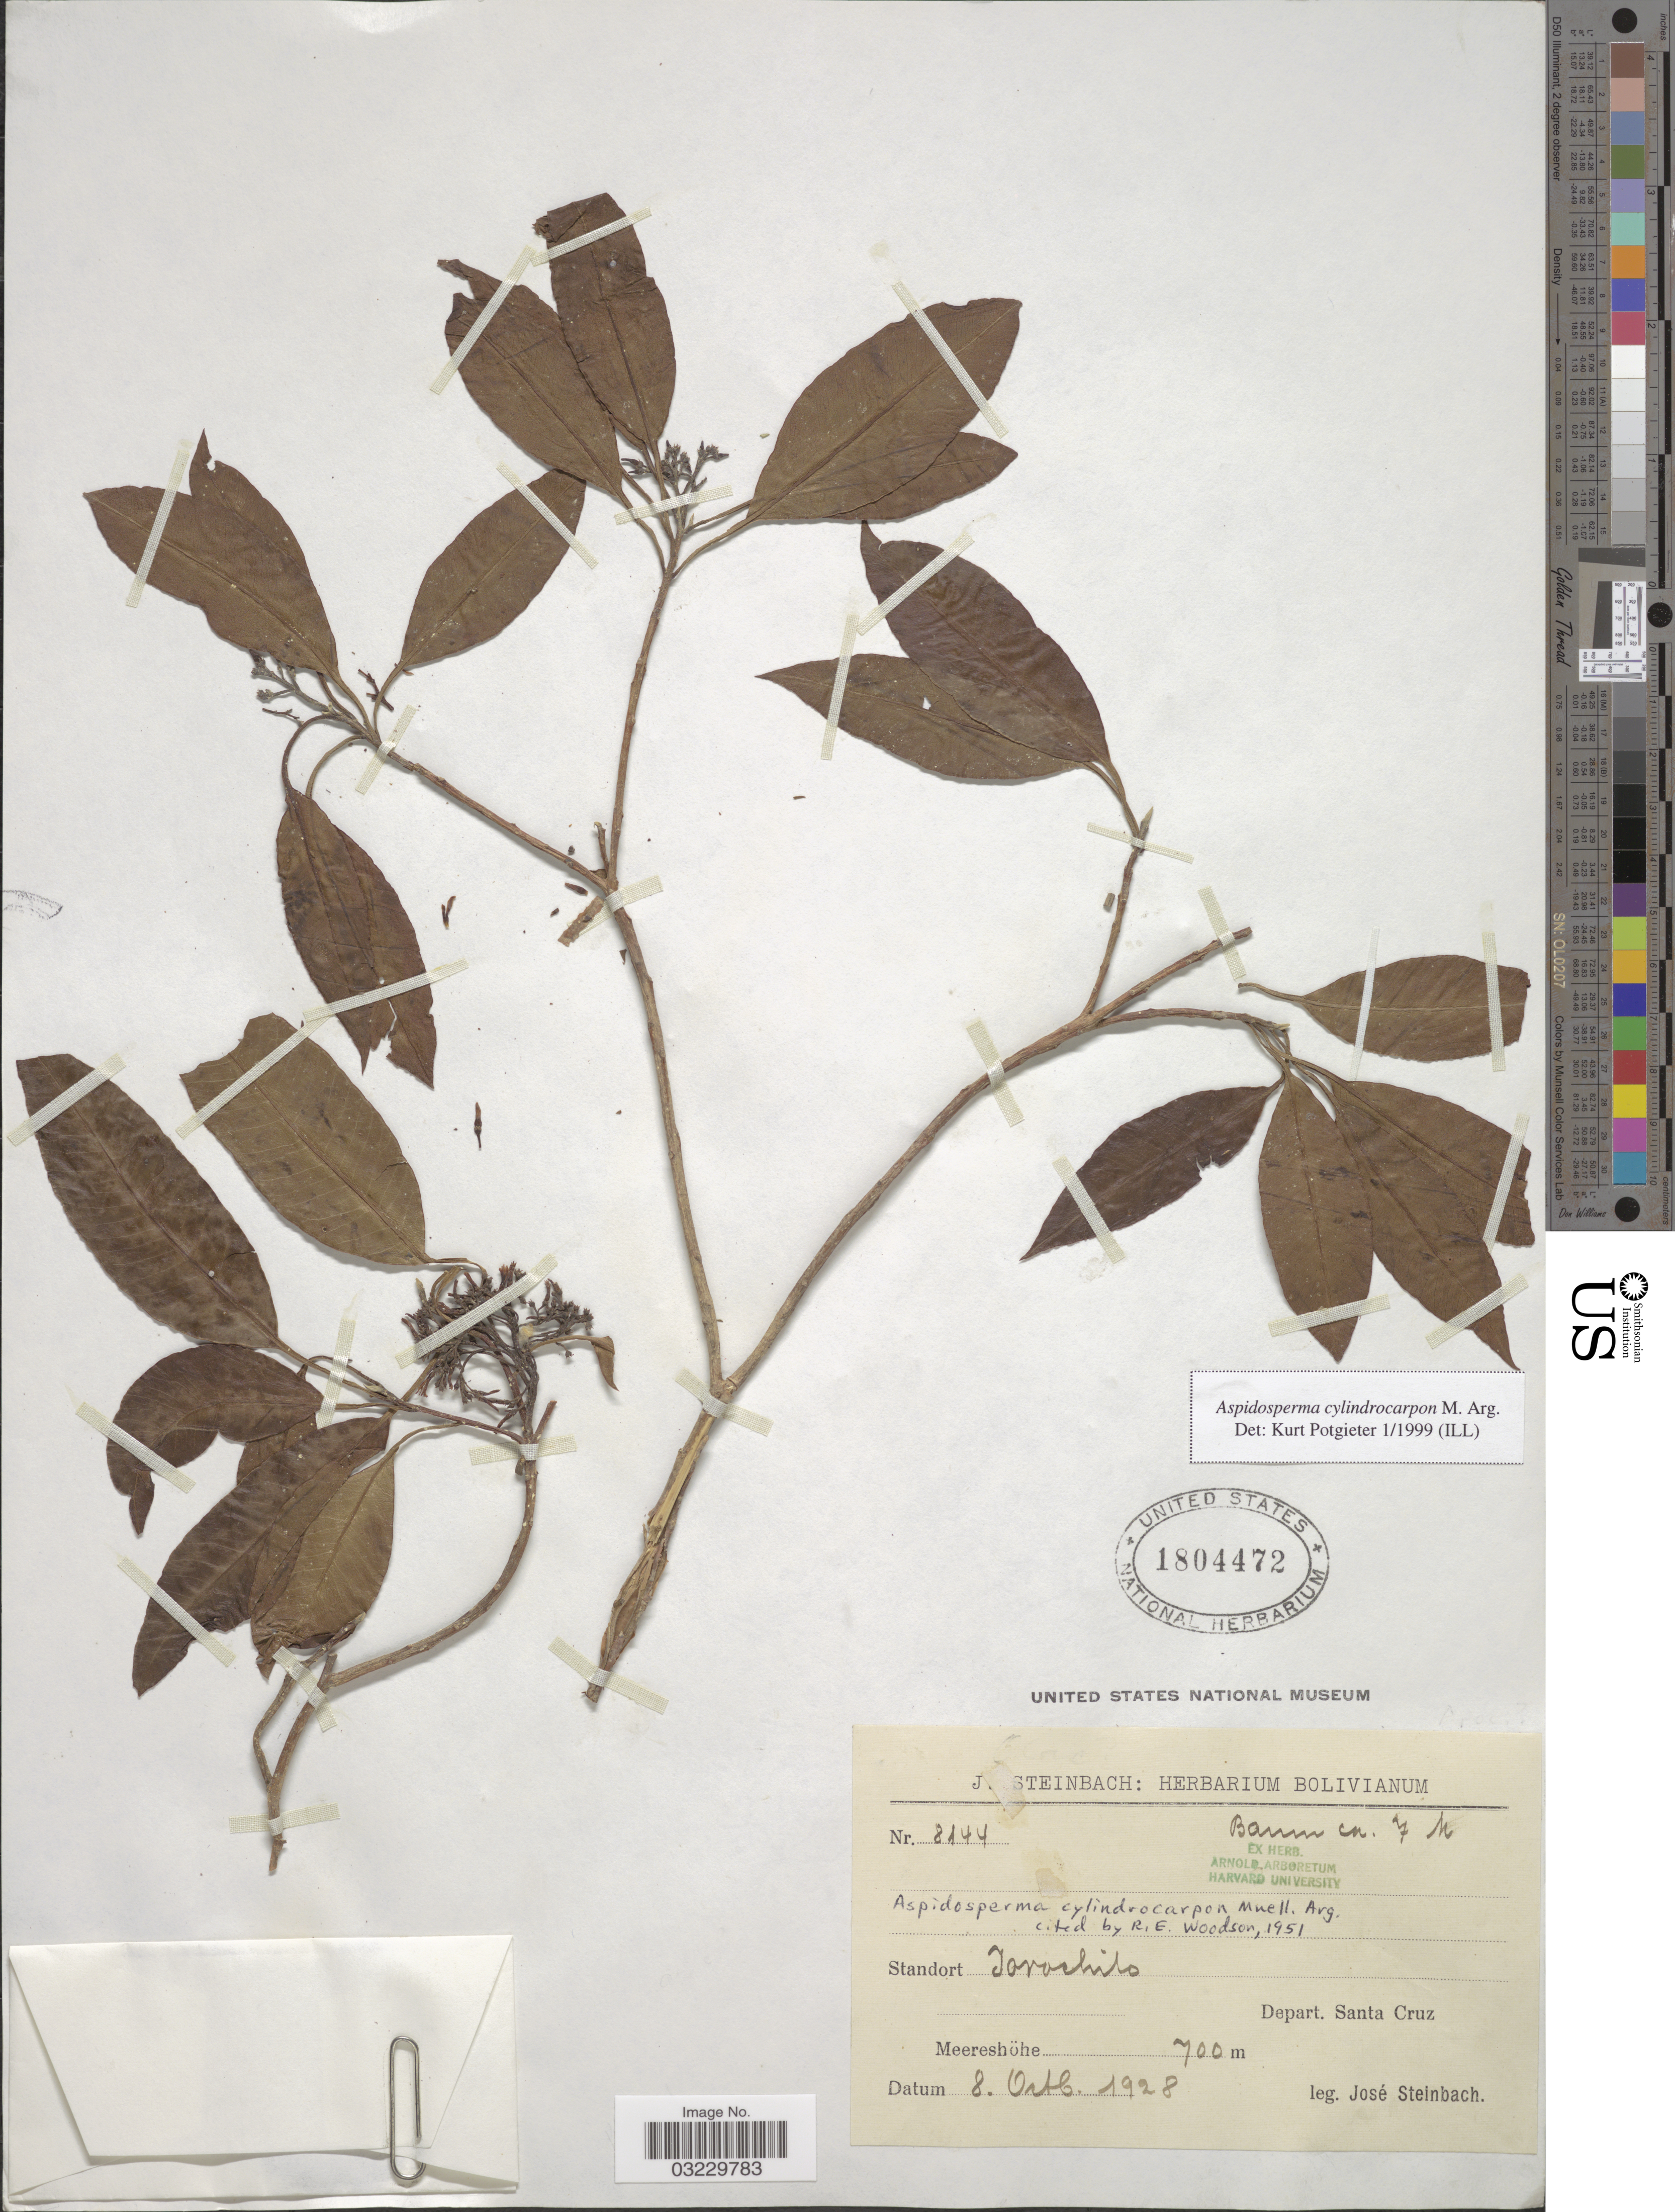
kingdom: Plantae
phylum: Tracheophyta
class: Magnoliopsida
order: Gentianales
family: Apocynaceae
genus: Aspidosperma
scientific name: Aspidosperma cylindrocarpon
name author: Müll. Arg.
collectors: J. Steinbach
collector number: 8144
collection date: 1928-10-08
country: Bolivia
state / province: Santa Cruz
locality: Torochito.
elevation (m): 700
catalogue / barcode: US 1804472